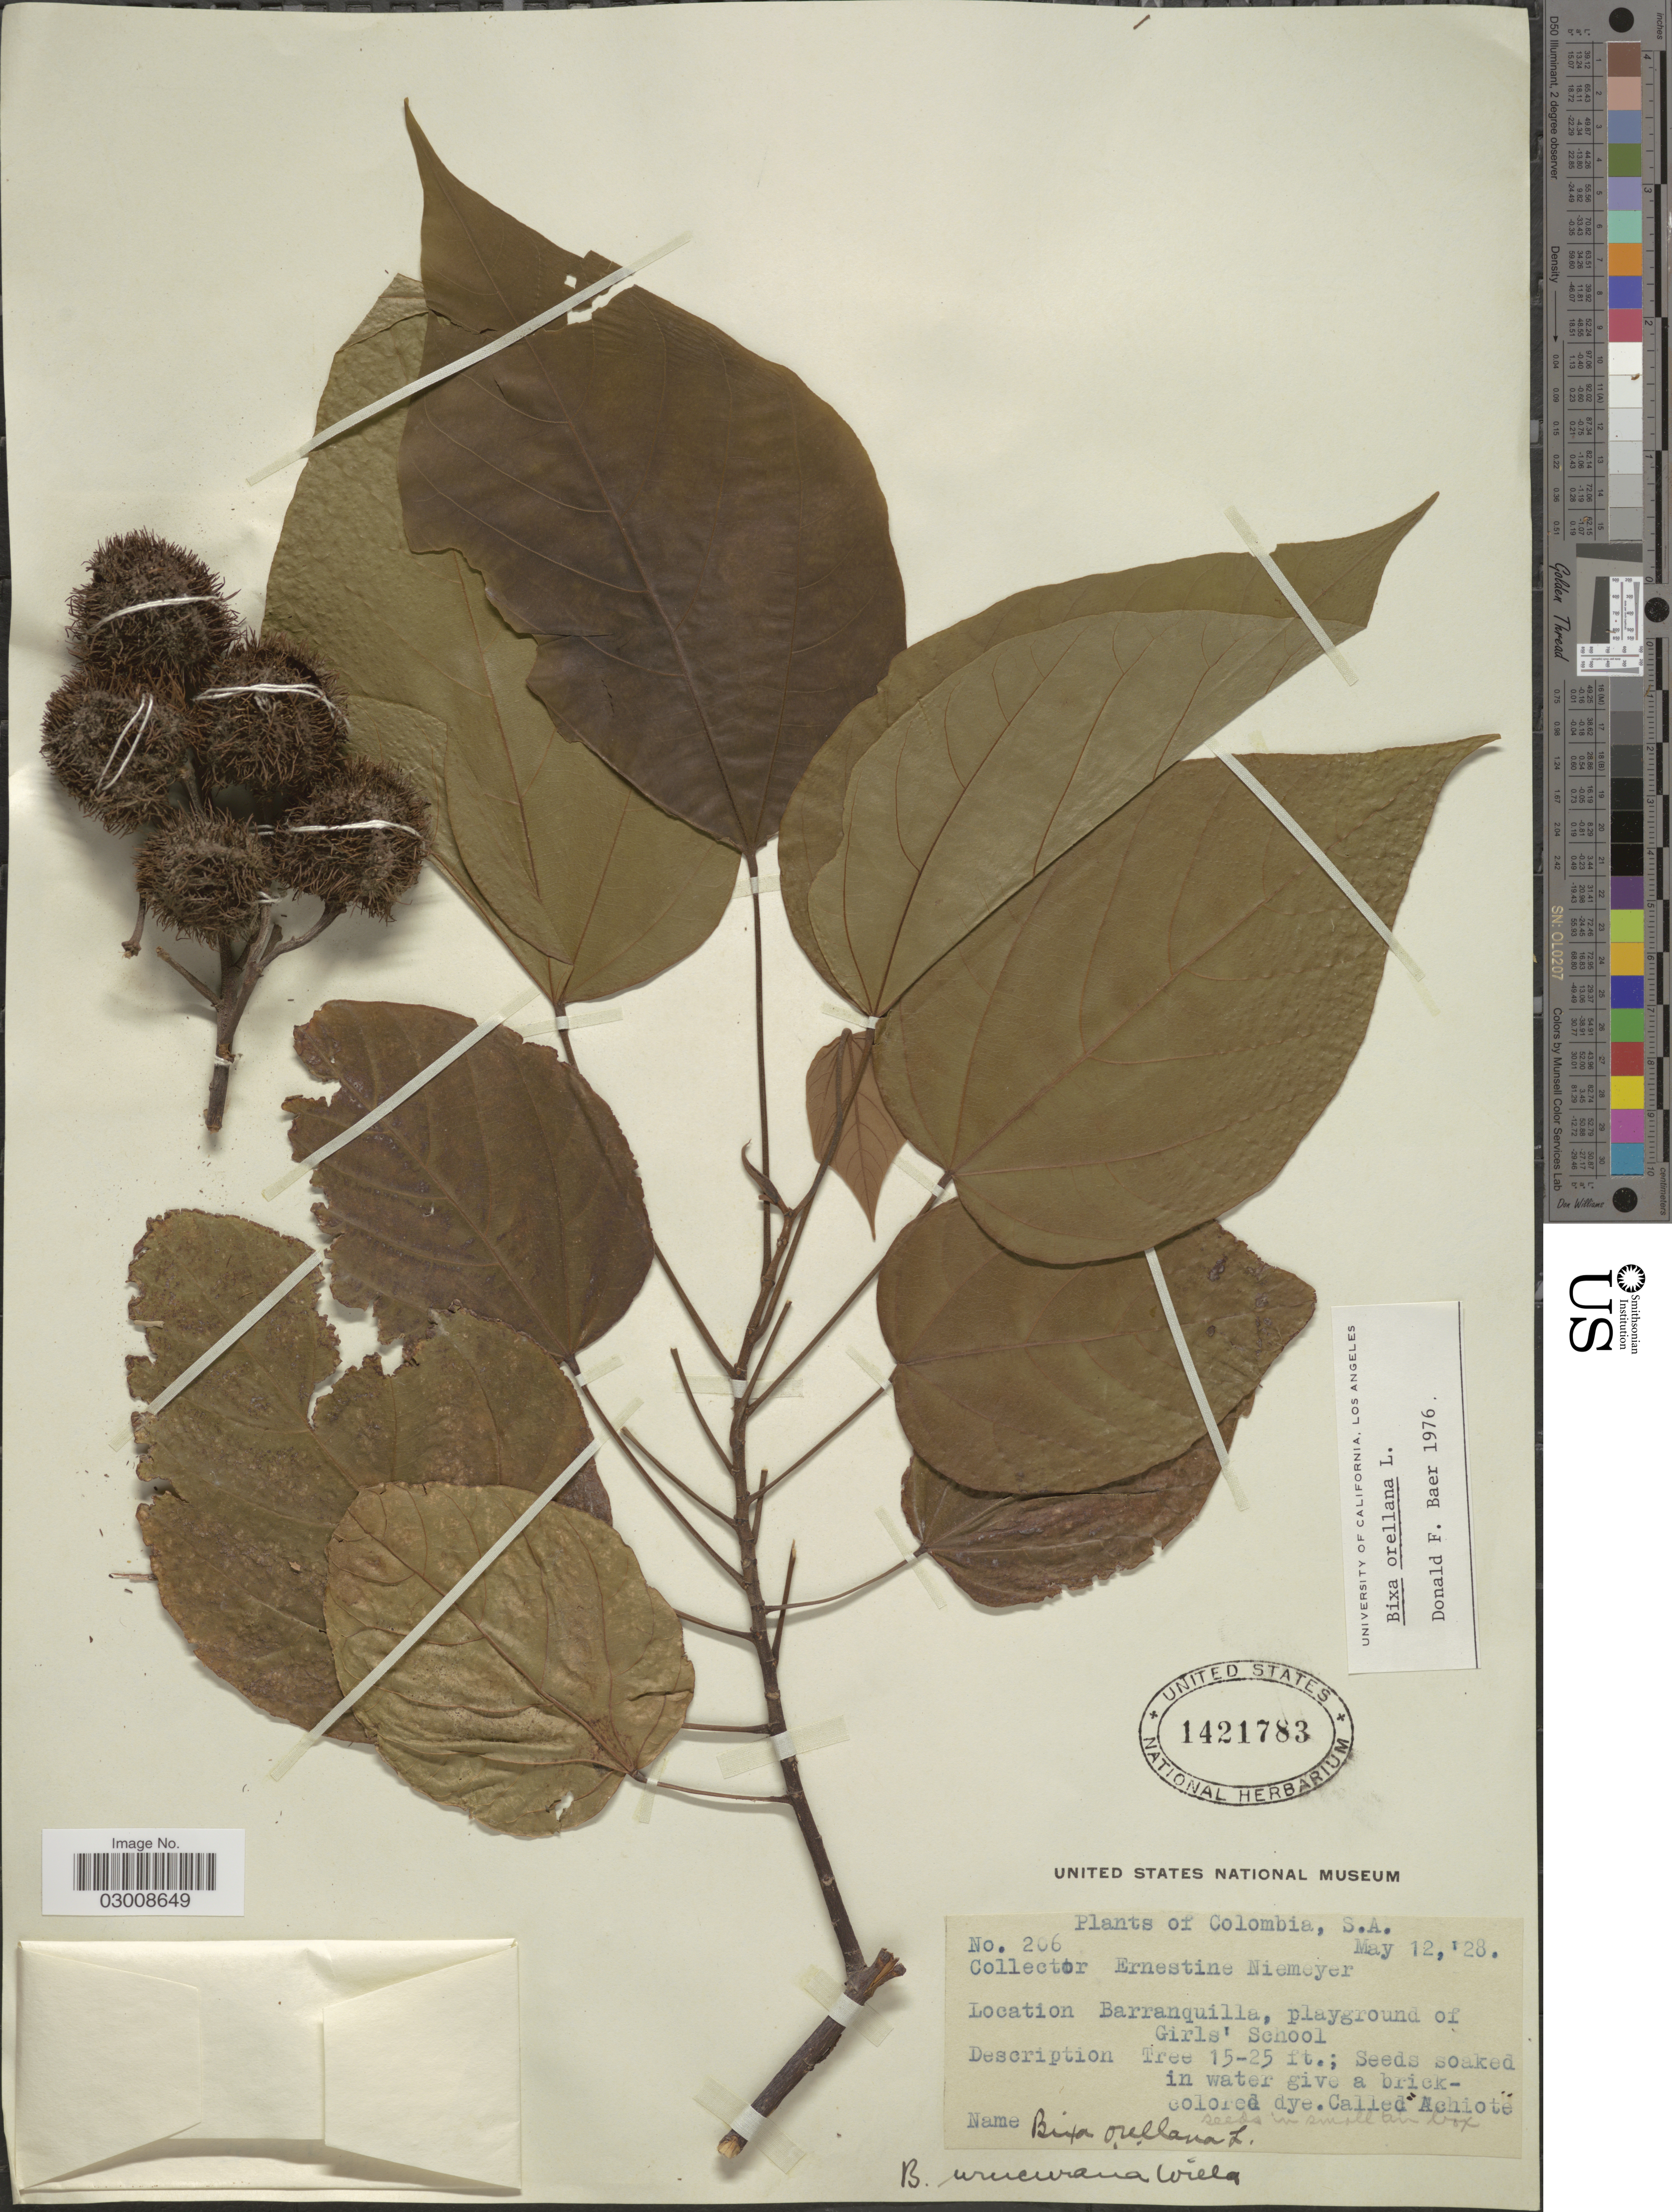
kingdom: Plantae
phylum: Tracheophyta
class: Magnoliopsida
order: Malvales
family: Bixaceae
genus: Bixa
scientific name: Bixa orellana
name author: L.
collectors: E. H. Niemeyer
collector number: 206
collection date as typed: Transcribed d/m/y: 12/5/28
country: Colombia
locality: Barranquilla, playground of Girls' School.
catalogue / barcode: US 1421783